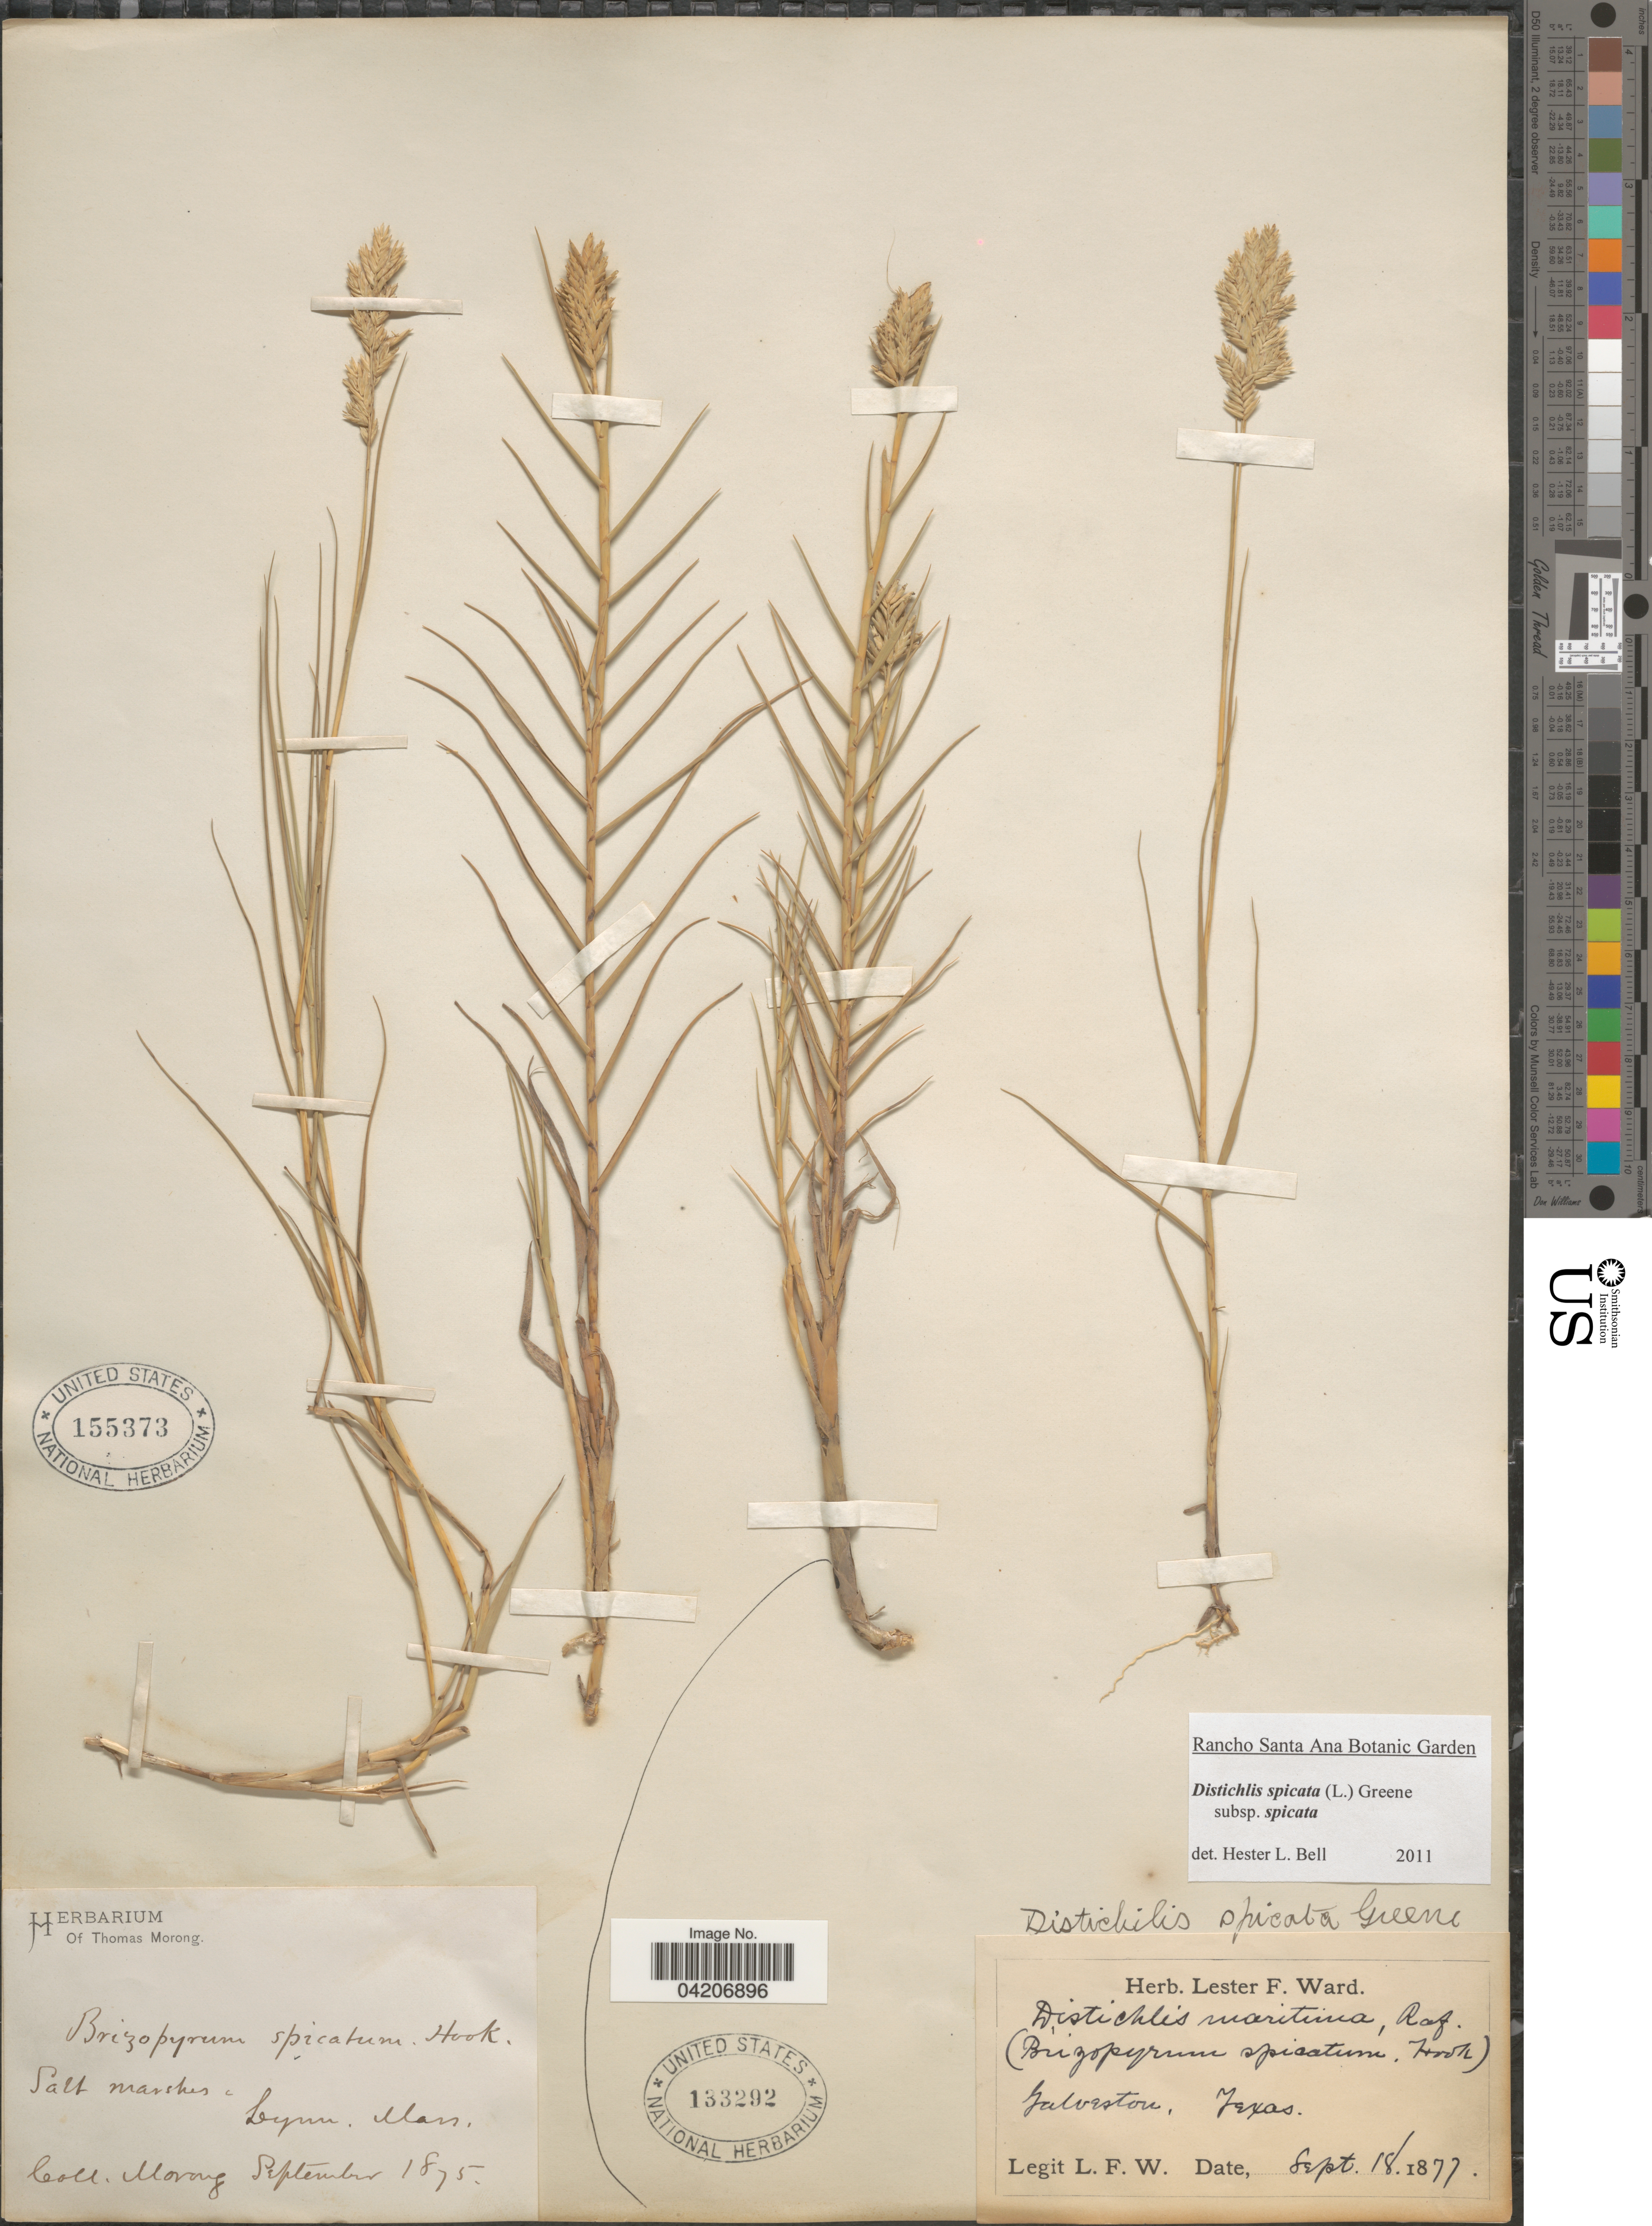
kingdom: Plantae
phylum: Tracheophyta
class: Liliopsida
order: Poales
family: Poaceae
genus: Distichlis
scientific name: Distichlis spicata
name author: (L.) Greene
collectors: ex herb. T. Morong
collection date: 1875-09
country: United States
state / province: Massachusetts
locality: Salt marshes, Lynn.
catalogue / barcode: US 155373